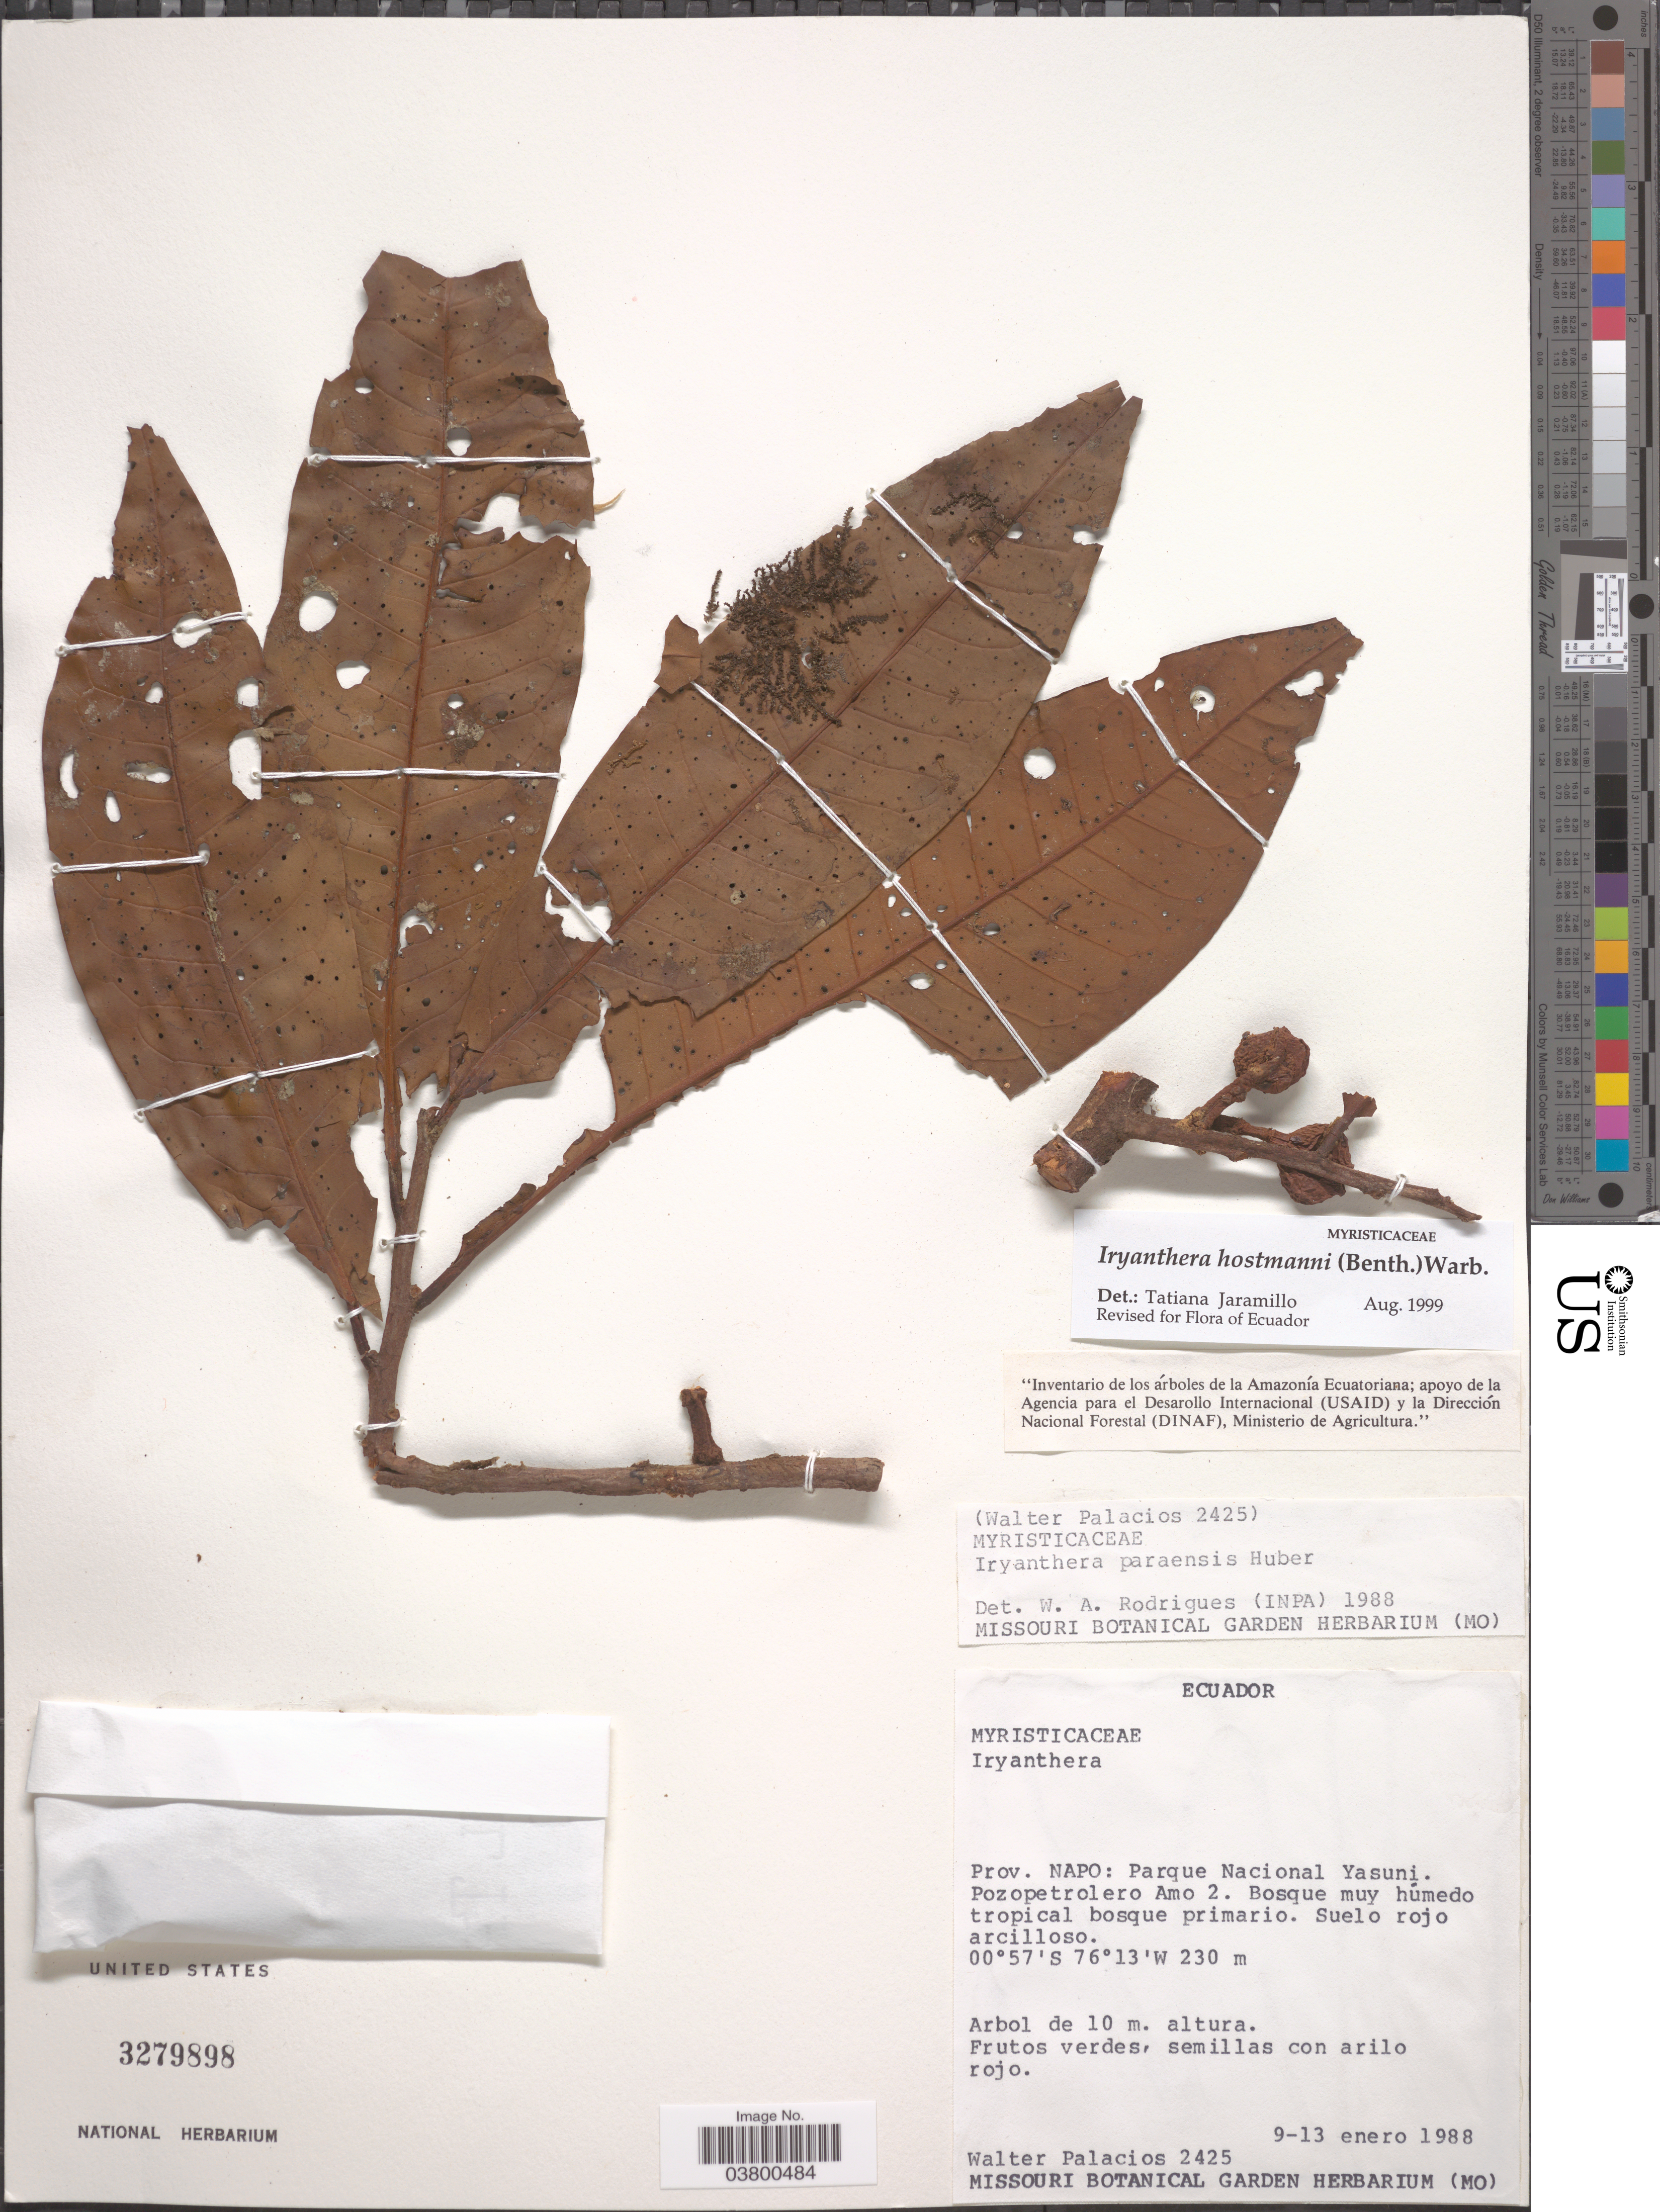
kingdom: Plantae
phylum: Tracheophyta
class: Magnoliopsida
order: Magnoliales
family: Myristicaceae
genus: Iryanthera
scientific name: Iryanthera hostmannii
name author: (Benth.) Warb.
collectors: W. Palacios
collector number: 2425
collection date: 1988-01-09/1988-01-13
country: Ecuador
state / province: Napo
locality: Parque Nacional Yasuni. Pozopetrolero Amo 2.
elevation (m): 230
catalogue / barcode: US 3279898